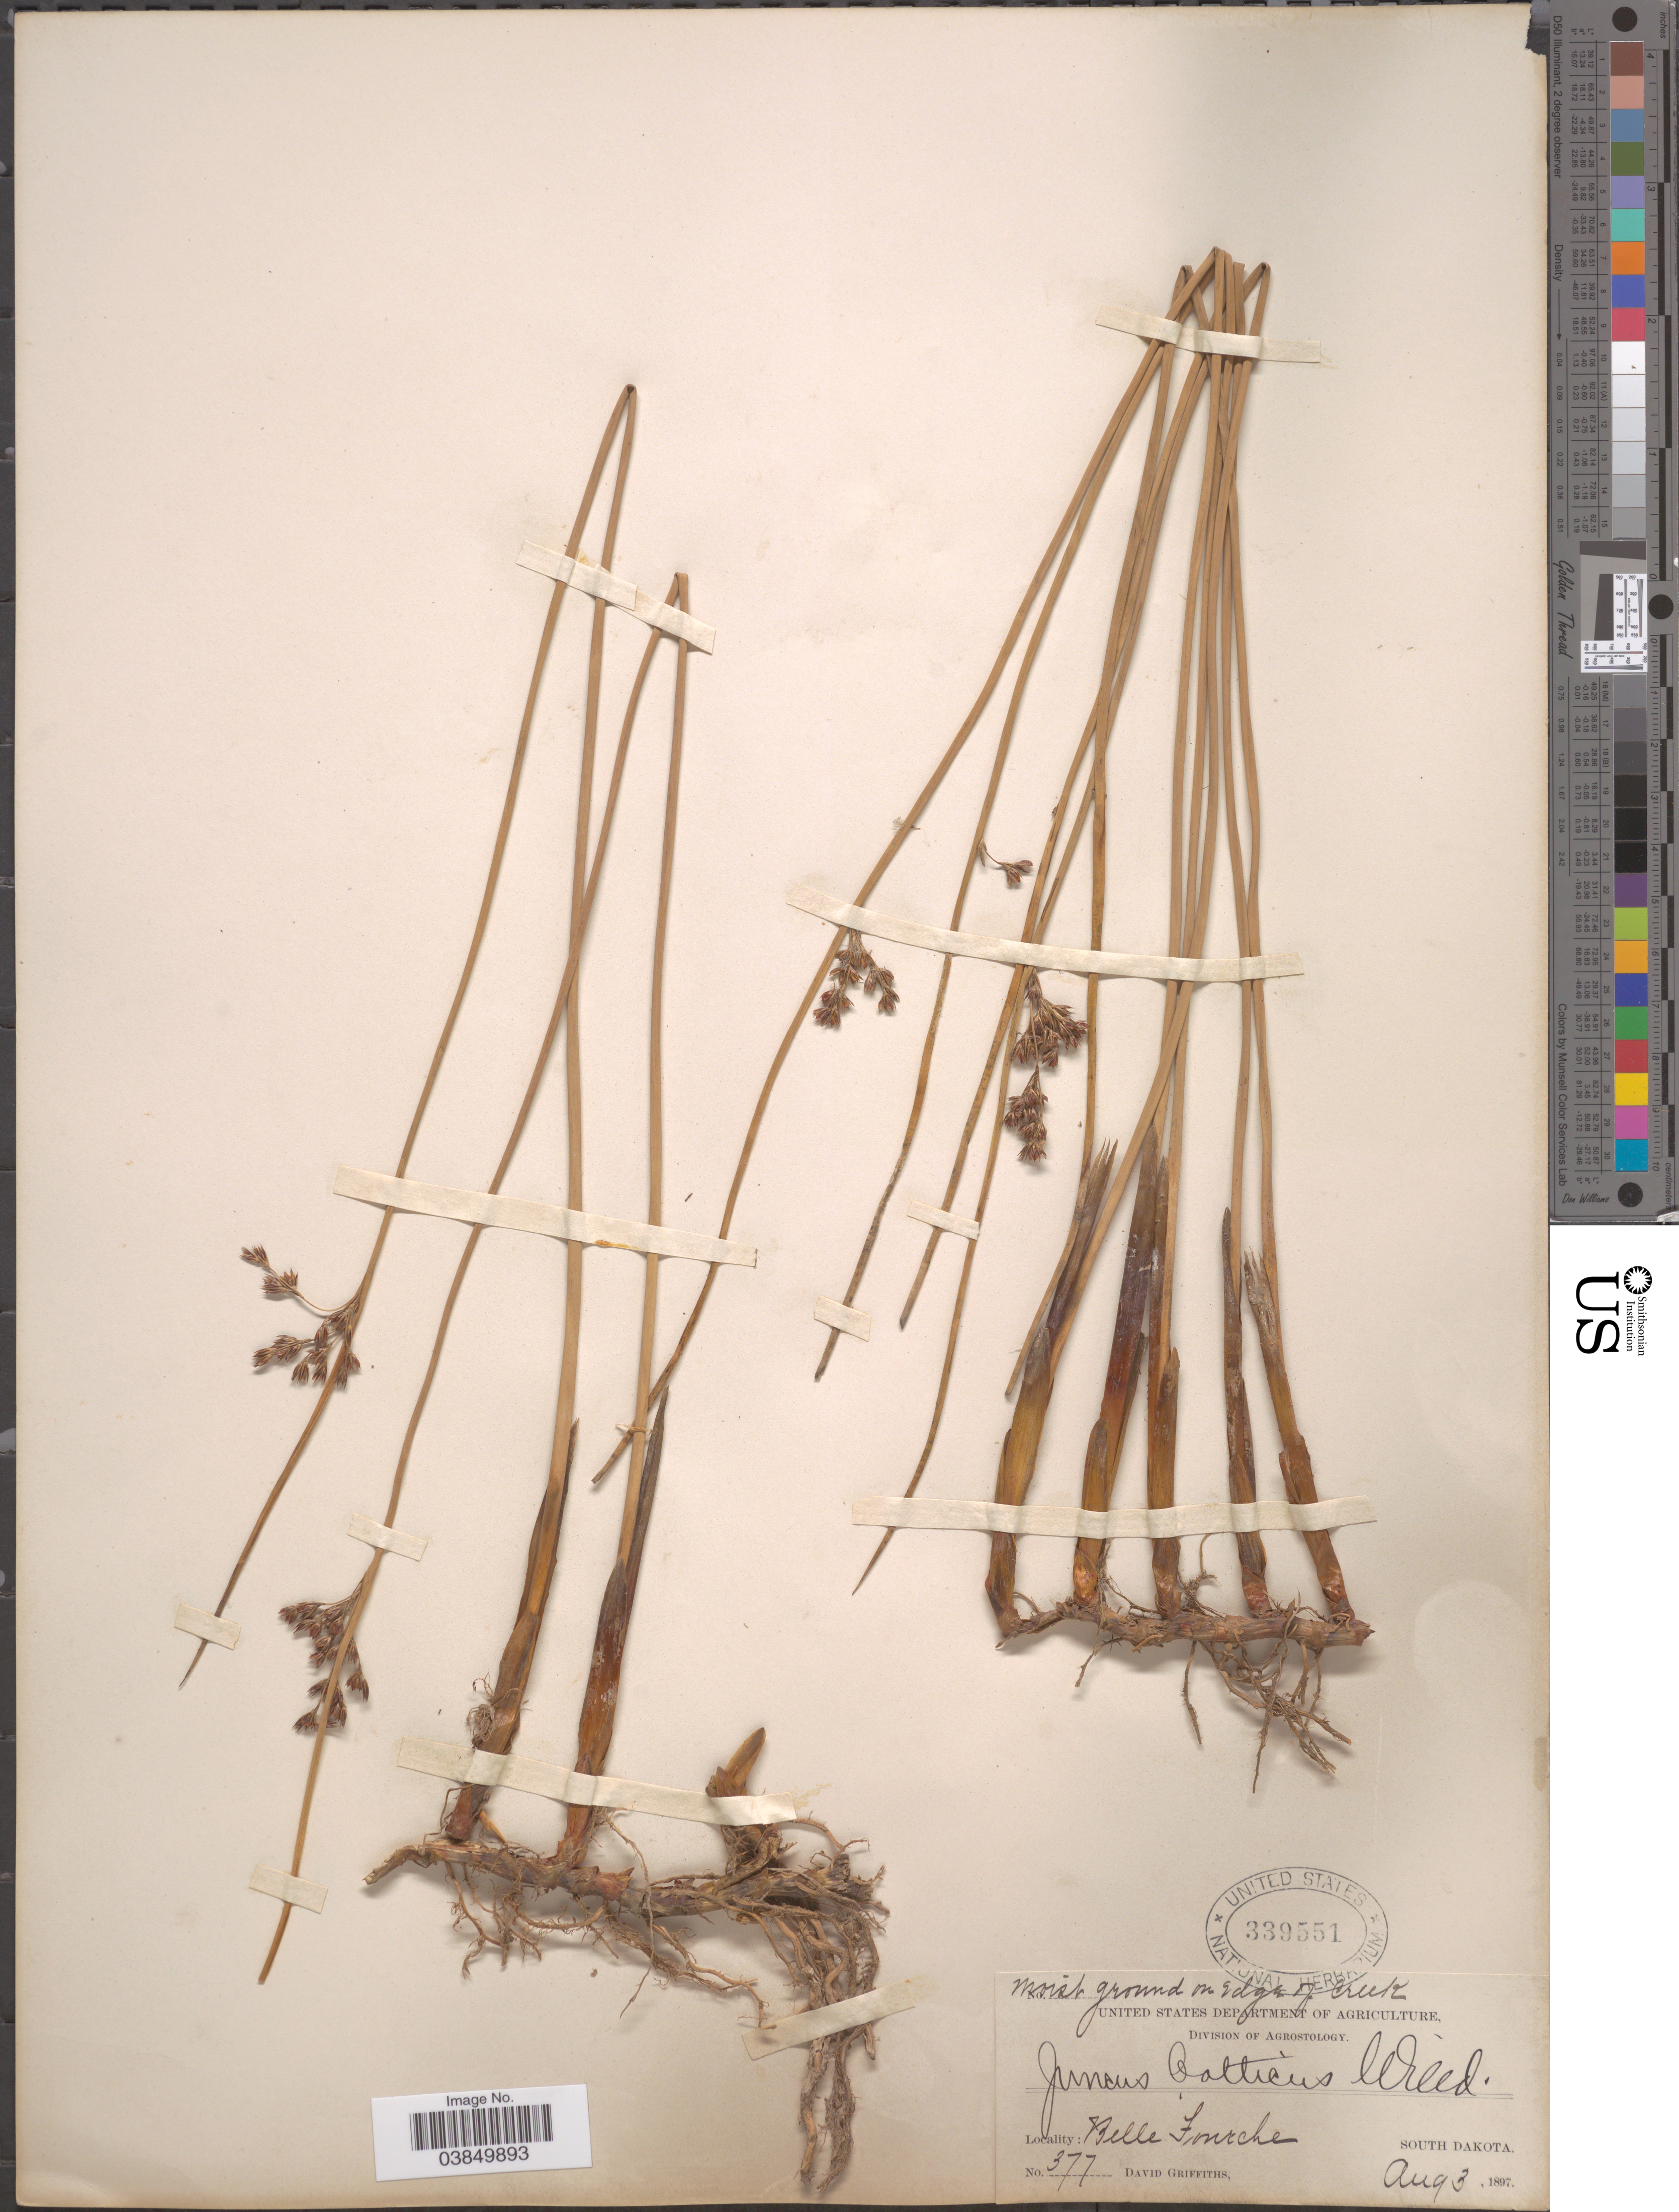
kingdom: Plantae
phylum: Tracheophyta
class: Liliopsida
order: Poales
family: Juncaceae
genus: Juncus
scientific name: Juncus balticus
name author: Willd.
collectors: D. Griffiths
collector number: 377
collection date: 1897-08-03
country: United States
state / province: South Dakota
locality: Belle Fourche.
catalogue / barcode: US 339551